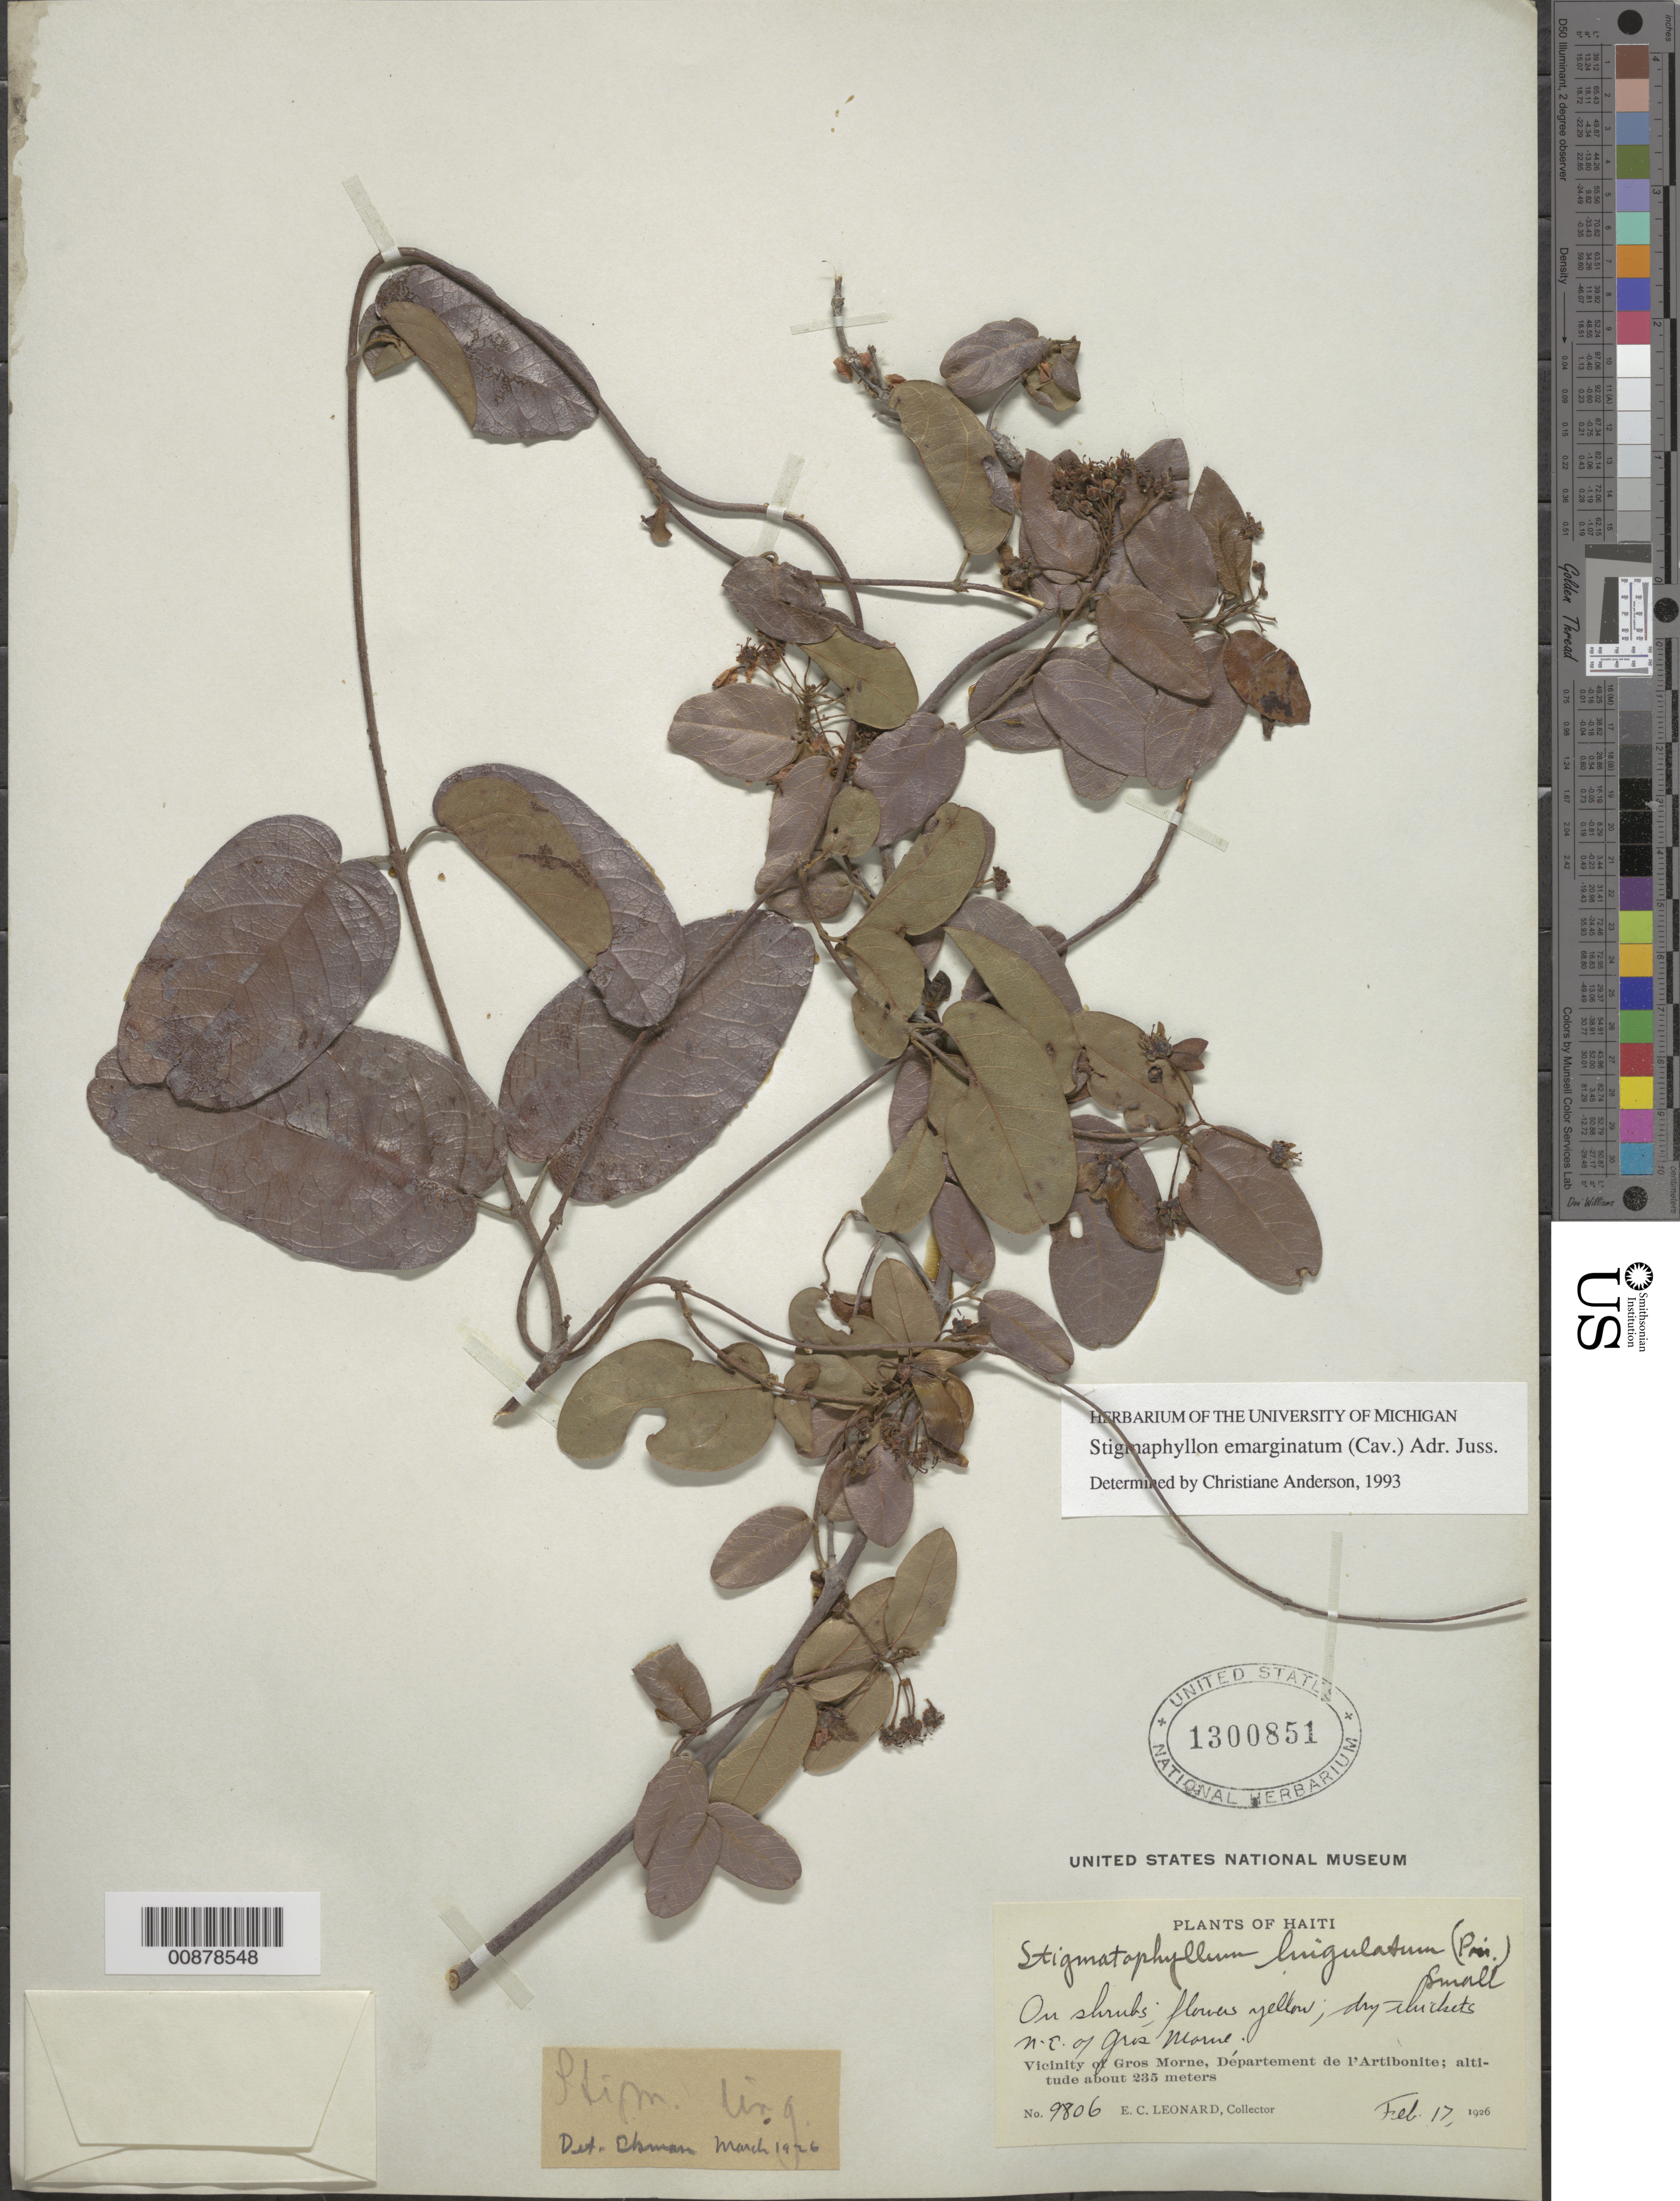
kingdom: Plantae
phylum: Tracheophyta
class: Magnoliopsida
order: Malpighiales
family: Malpighiaceae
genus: Stigmaphyllon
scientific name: Stigmaphyllon emarginatum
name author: (Cav.) A. Juss.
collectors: E. C. Leonard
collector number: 9806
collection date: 1926-02-17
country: Haiti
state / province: Artibonite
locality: Dry thickets N.E. of Gros Morne. Vicinity of Morne, Départment de l'Artibonite.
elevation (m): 235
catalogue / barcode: US 1300851